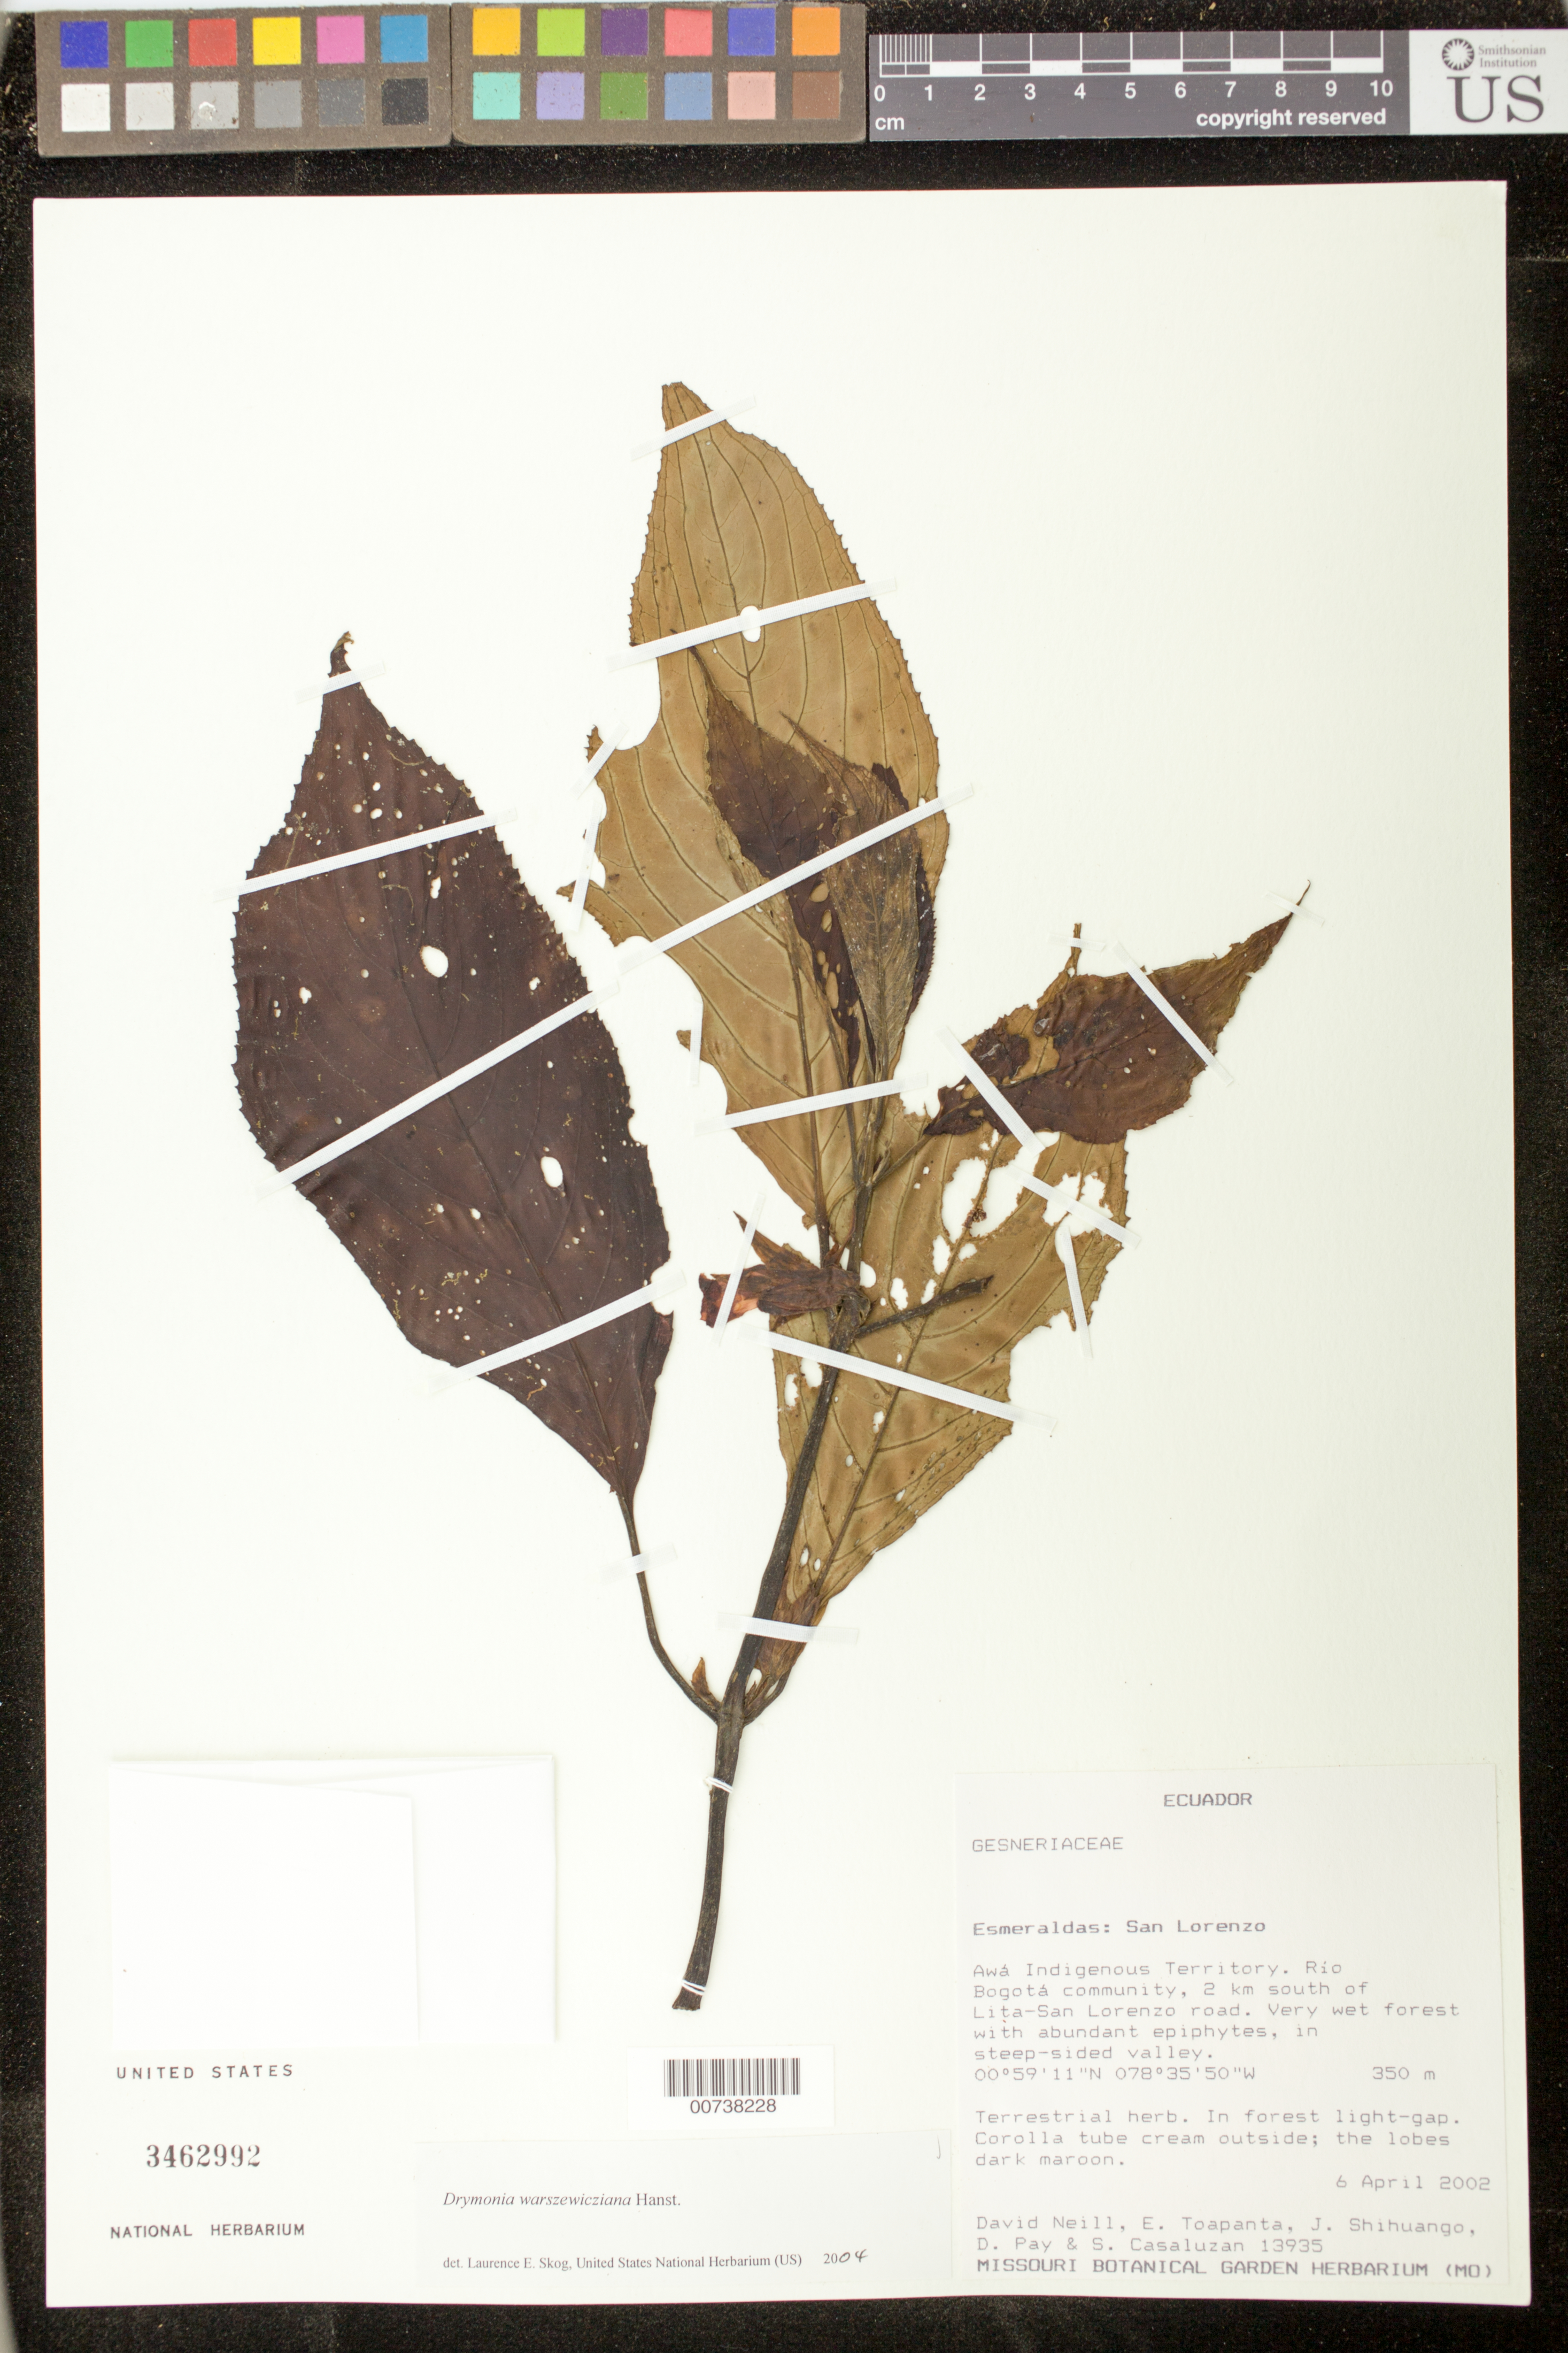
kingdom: Plantae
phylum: Tracheophyta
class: Magnoliopsida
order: Lamiales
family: Gesneriaceae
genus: Drymonia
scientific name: Drymonia warszewicziana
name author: Hanst.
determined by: Skog, Laurence E.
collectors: D. A. Neill, E. Toapanta, J. Shihuango, D. Pay & S. Casaluzan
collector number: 13935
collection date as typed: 06 Apr 2002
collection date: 2002-04-06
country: Ecuador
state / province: Esmeraldas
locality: San Lorenzo. Awá Indigenous Territory. Río Bogotá community, 2 km south of Lita-San Lorenzo road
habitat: Very wet forest with abundant epiphytes, in steep-sided valley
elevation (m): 350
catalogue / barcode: US 3462992